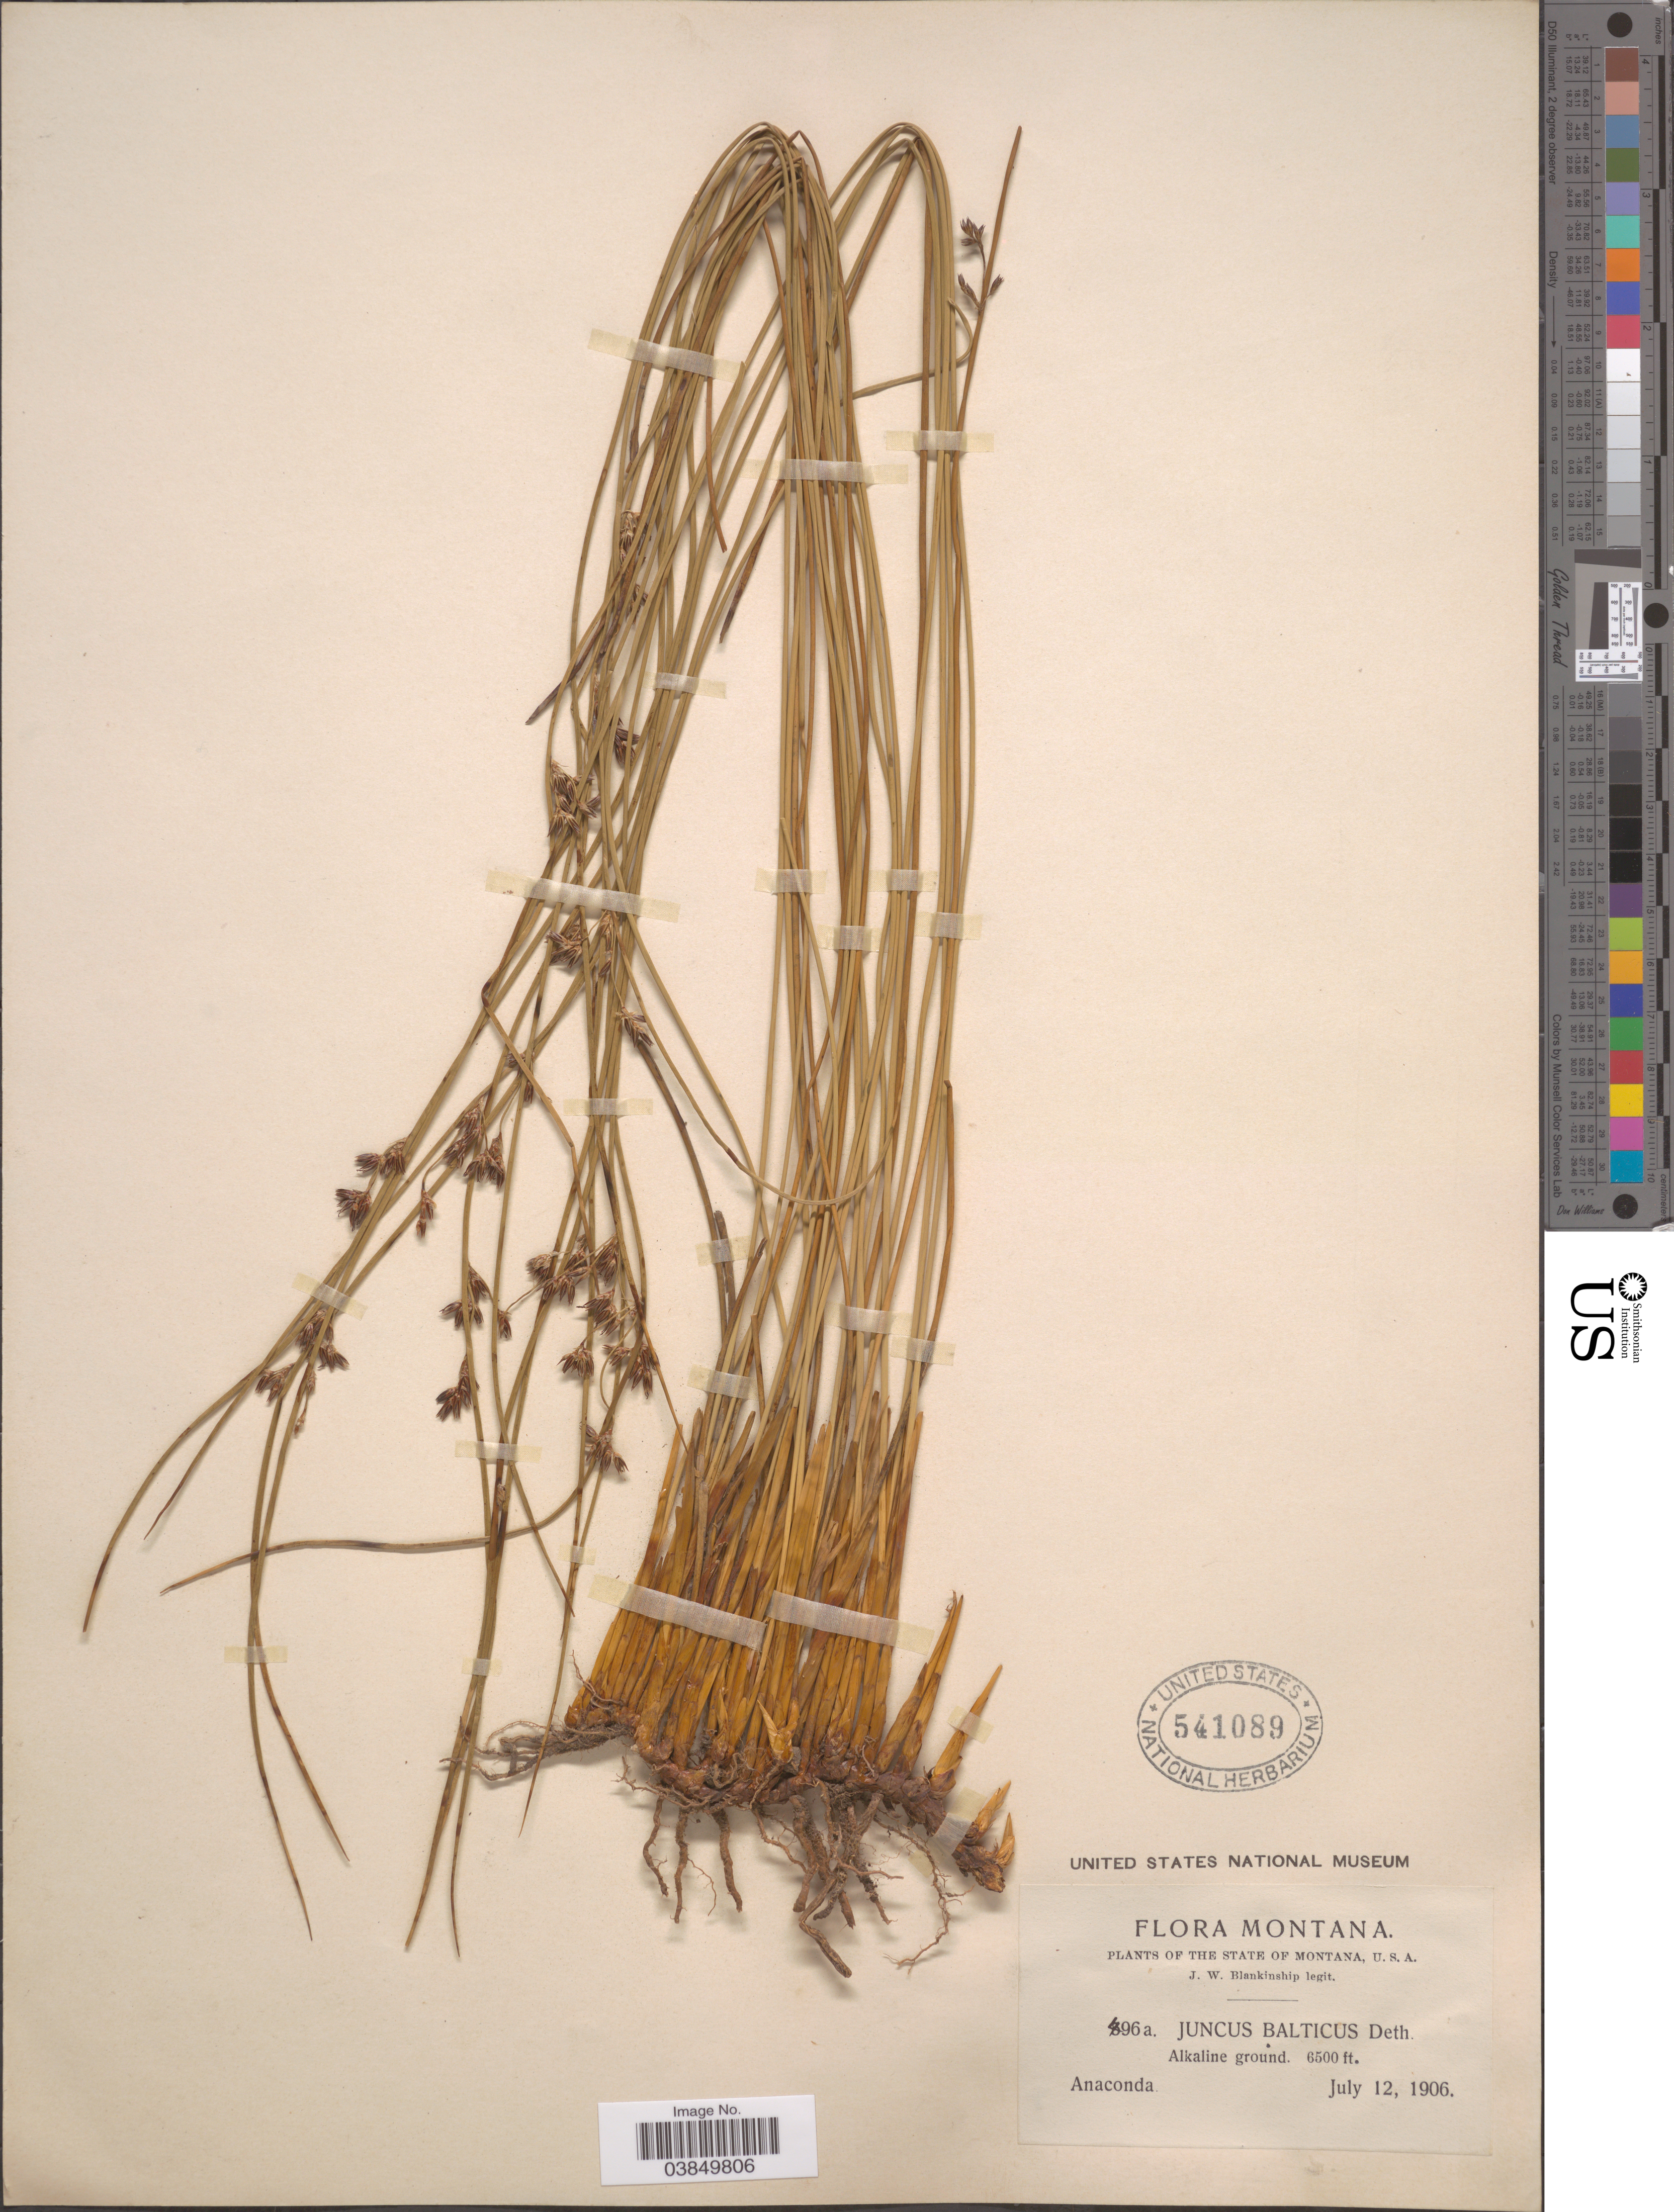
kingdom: Plantae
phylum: Tracheophyta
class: Liliopsida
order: Poales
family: Juncaceae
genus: Juncus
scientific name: Juncus balticus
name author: Willd.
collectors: J. W. Blankinship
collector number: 496a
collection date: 1906-07-12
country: United States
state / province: Montana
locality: Anaconda.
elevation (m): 1981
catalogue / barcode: US 541089